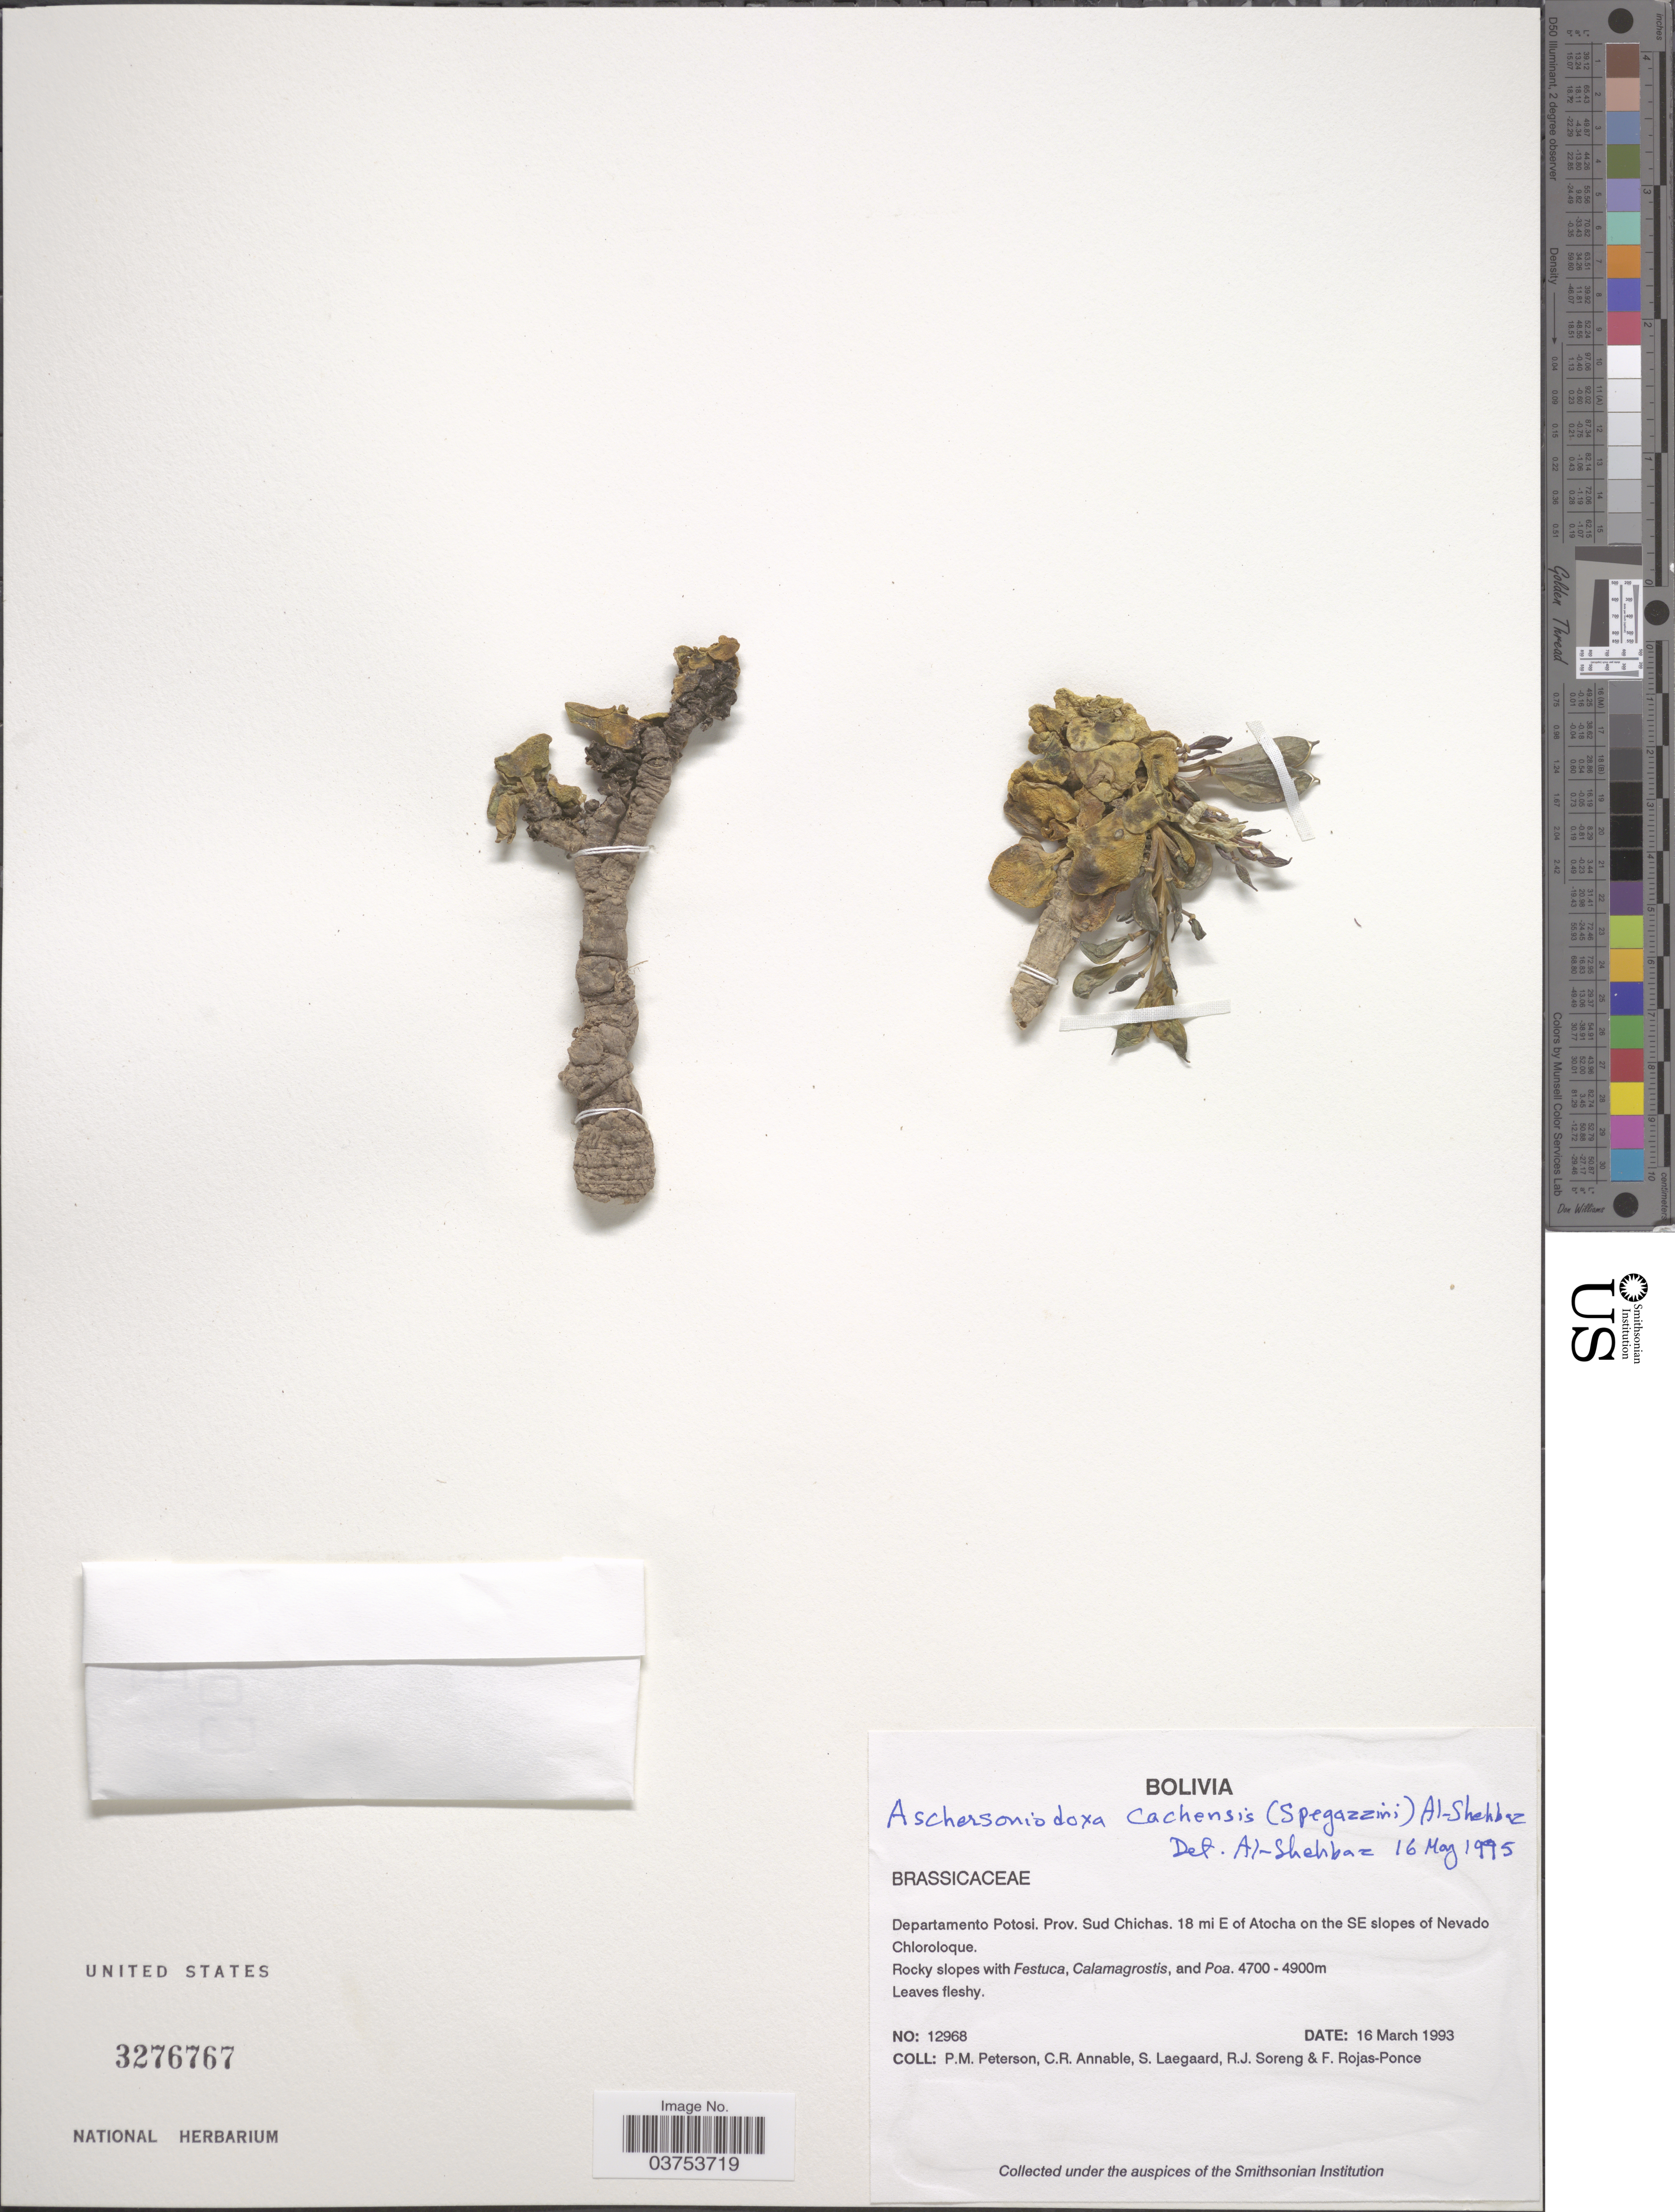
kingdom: Plantae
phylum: Tracheophyta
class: Magnoliopsida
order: Brassicales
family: Brassicaceae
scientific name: Aschersonidoxa cachensis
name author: (Speg.) Al-Shehbaz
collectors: P. M. Peterson, C. R. Annable, S. Lægaard, R. J. Soreng & F. Rojas-Ponce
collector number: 12968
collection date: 1993-03-16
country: Bolivia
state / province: Potosi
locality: Departamento Potosi. Prov. Sud Chichas. 18 mi E of Atocha on the SE slope of Nevado Chloroloque.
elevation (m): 4700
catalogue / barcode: US 3276767